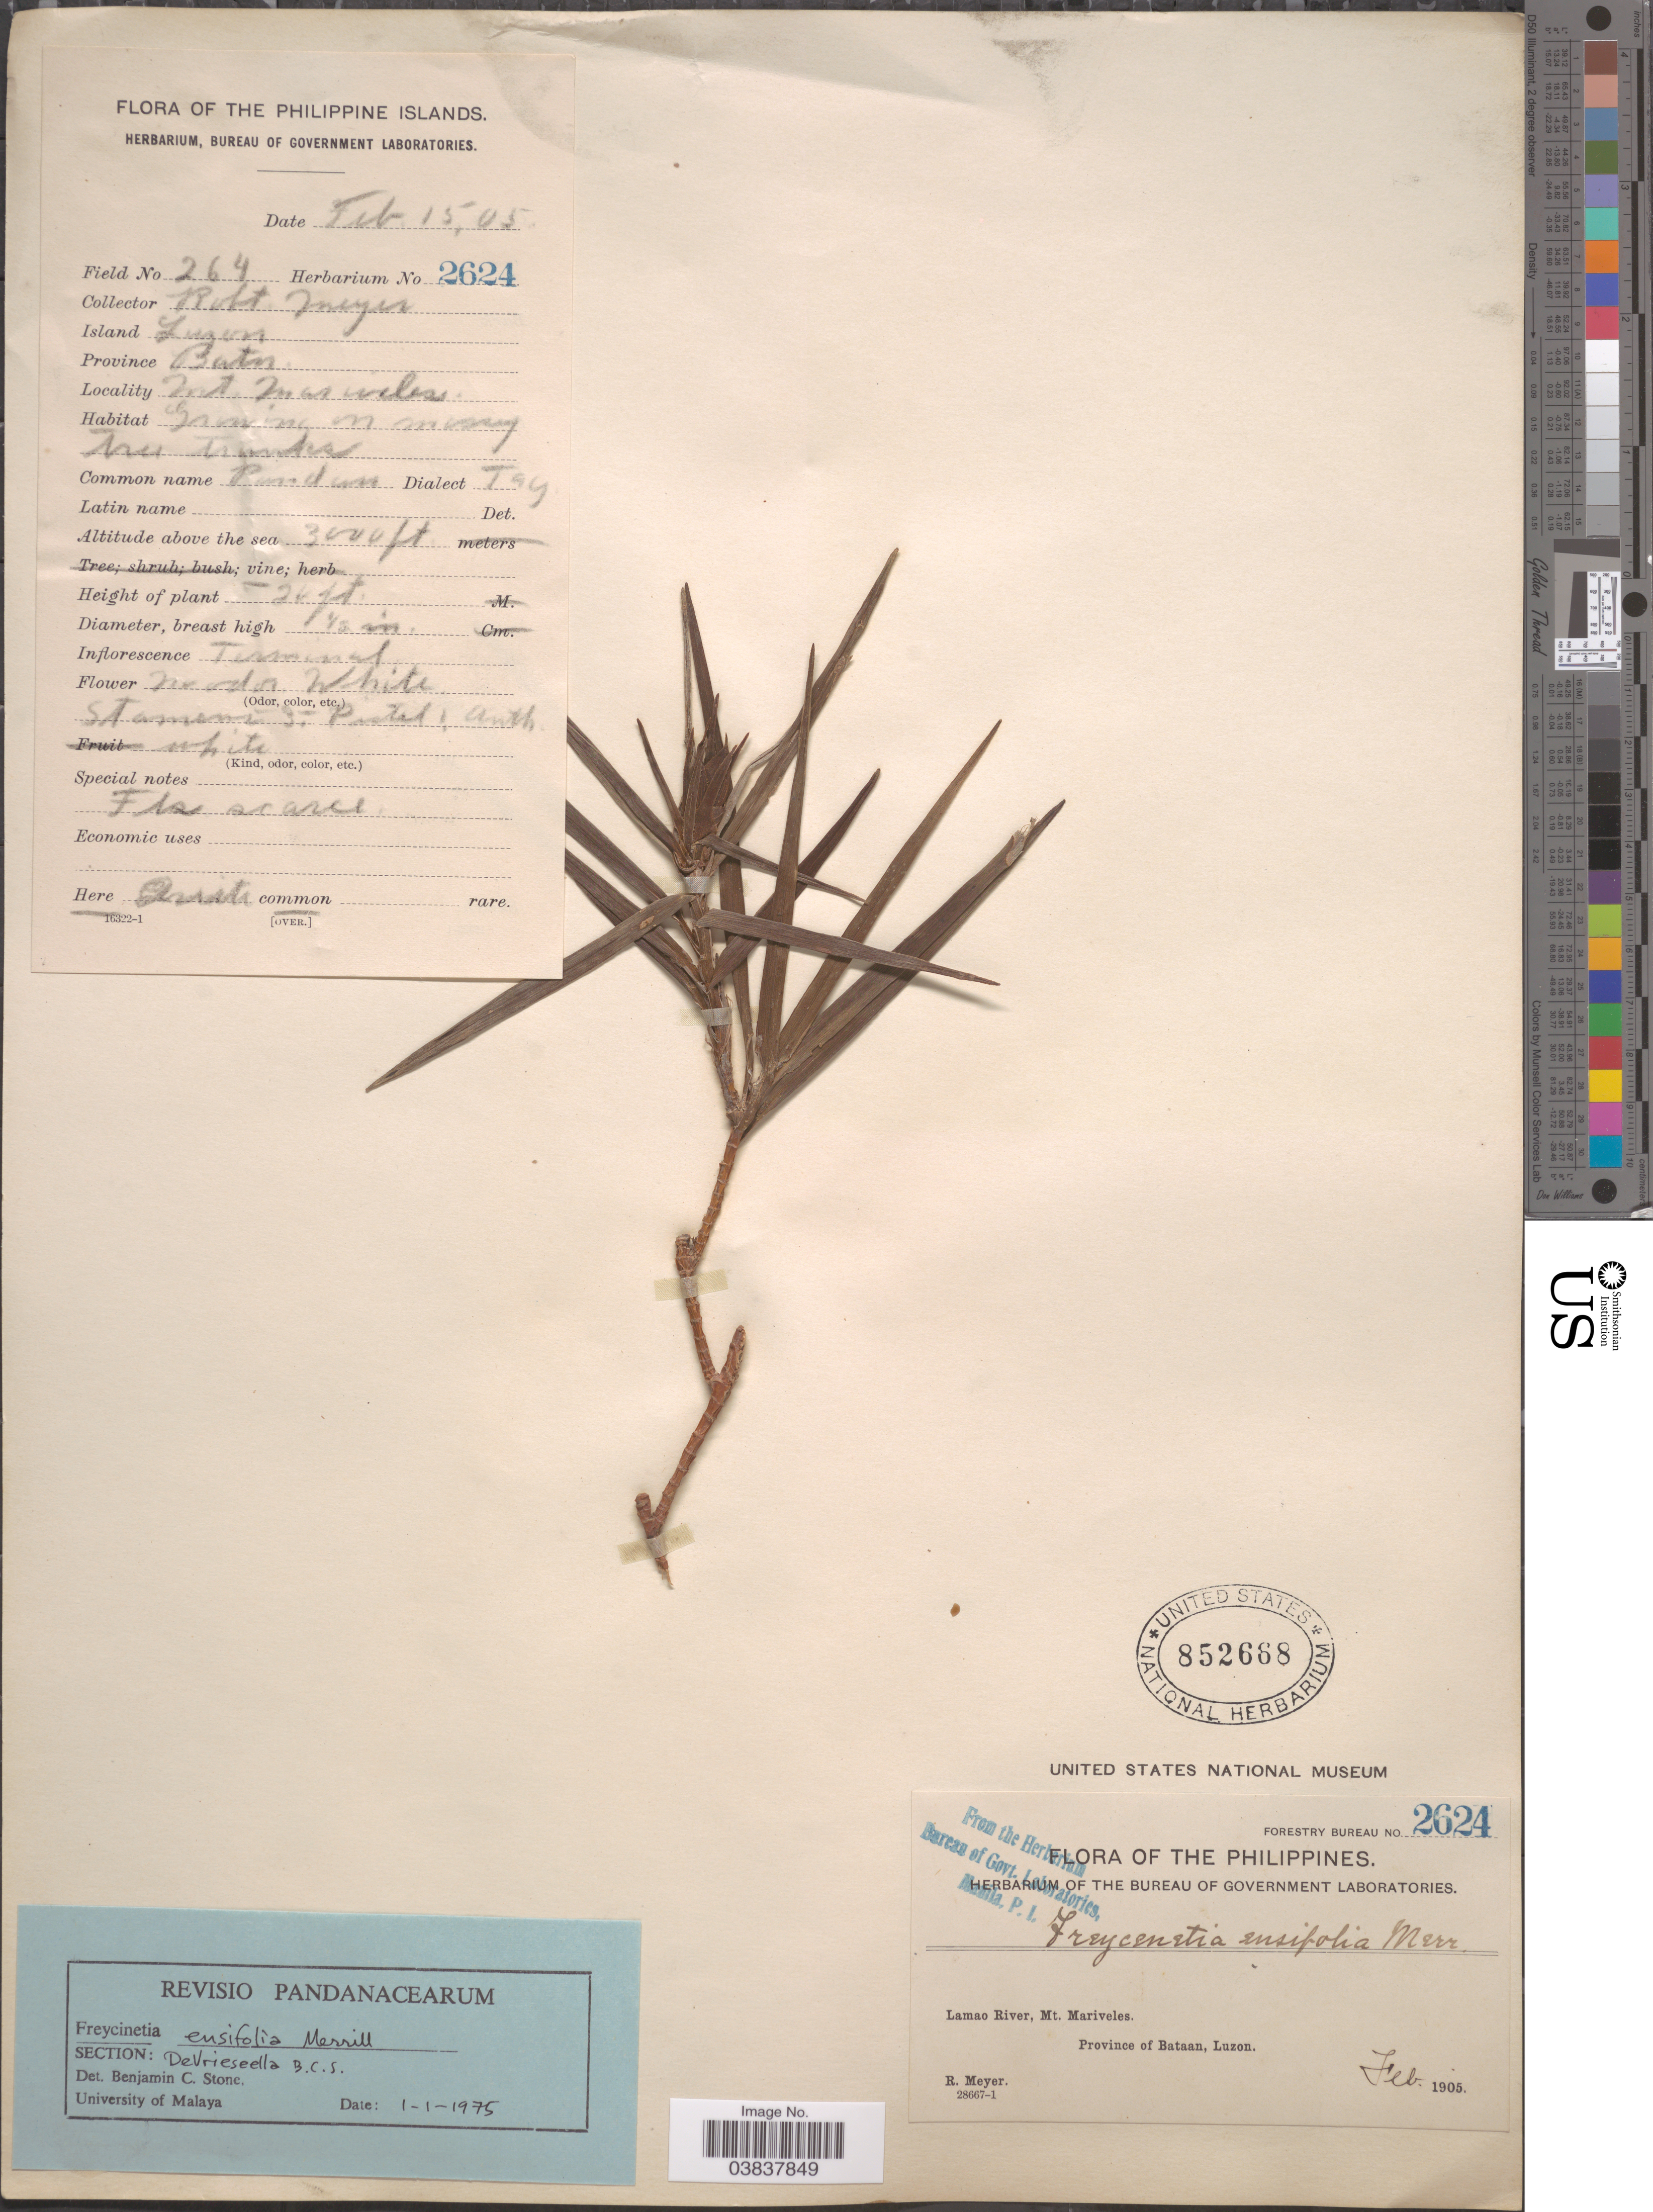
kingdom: Plantae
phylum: Tracheophyta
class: Liliopsida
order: Pandanales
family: Pandanaceae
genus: Freycinetia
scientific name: Freycinetia ensifolia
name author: Merr.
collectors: R. Meyer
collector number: Forestry Bureau 2624/264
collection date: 1905-02-15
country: Philippines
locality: Lamao River, Mt. Mariveles, Province of Bataan, Luzon.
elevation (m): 914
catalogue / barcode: US 852668